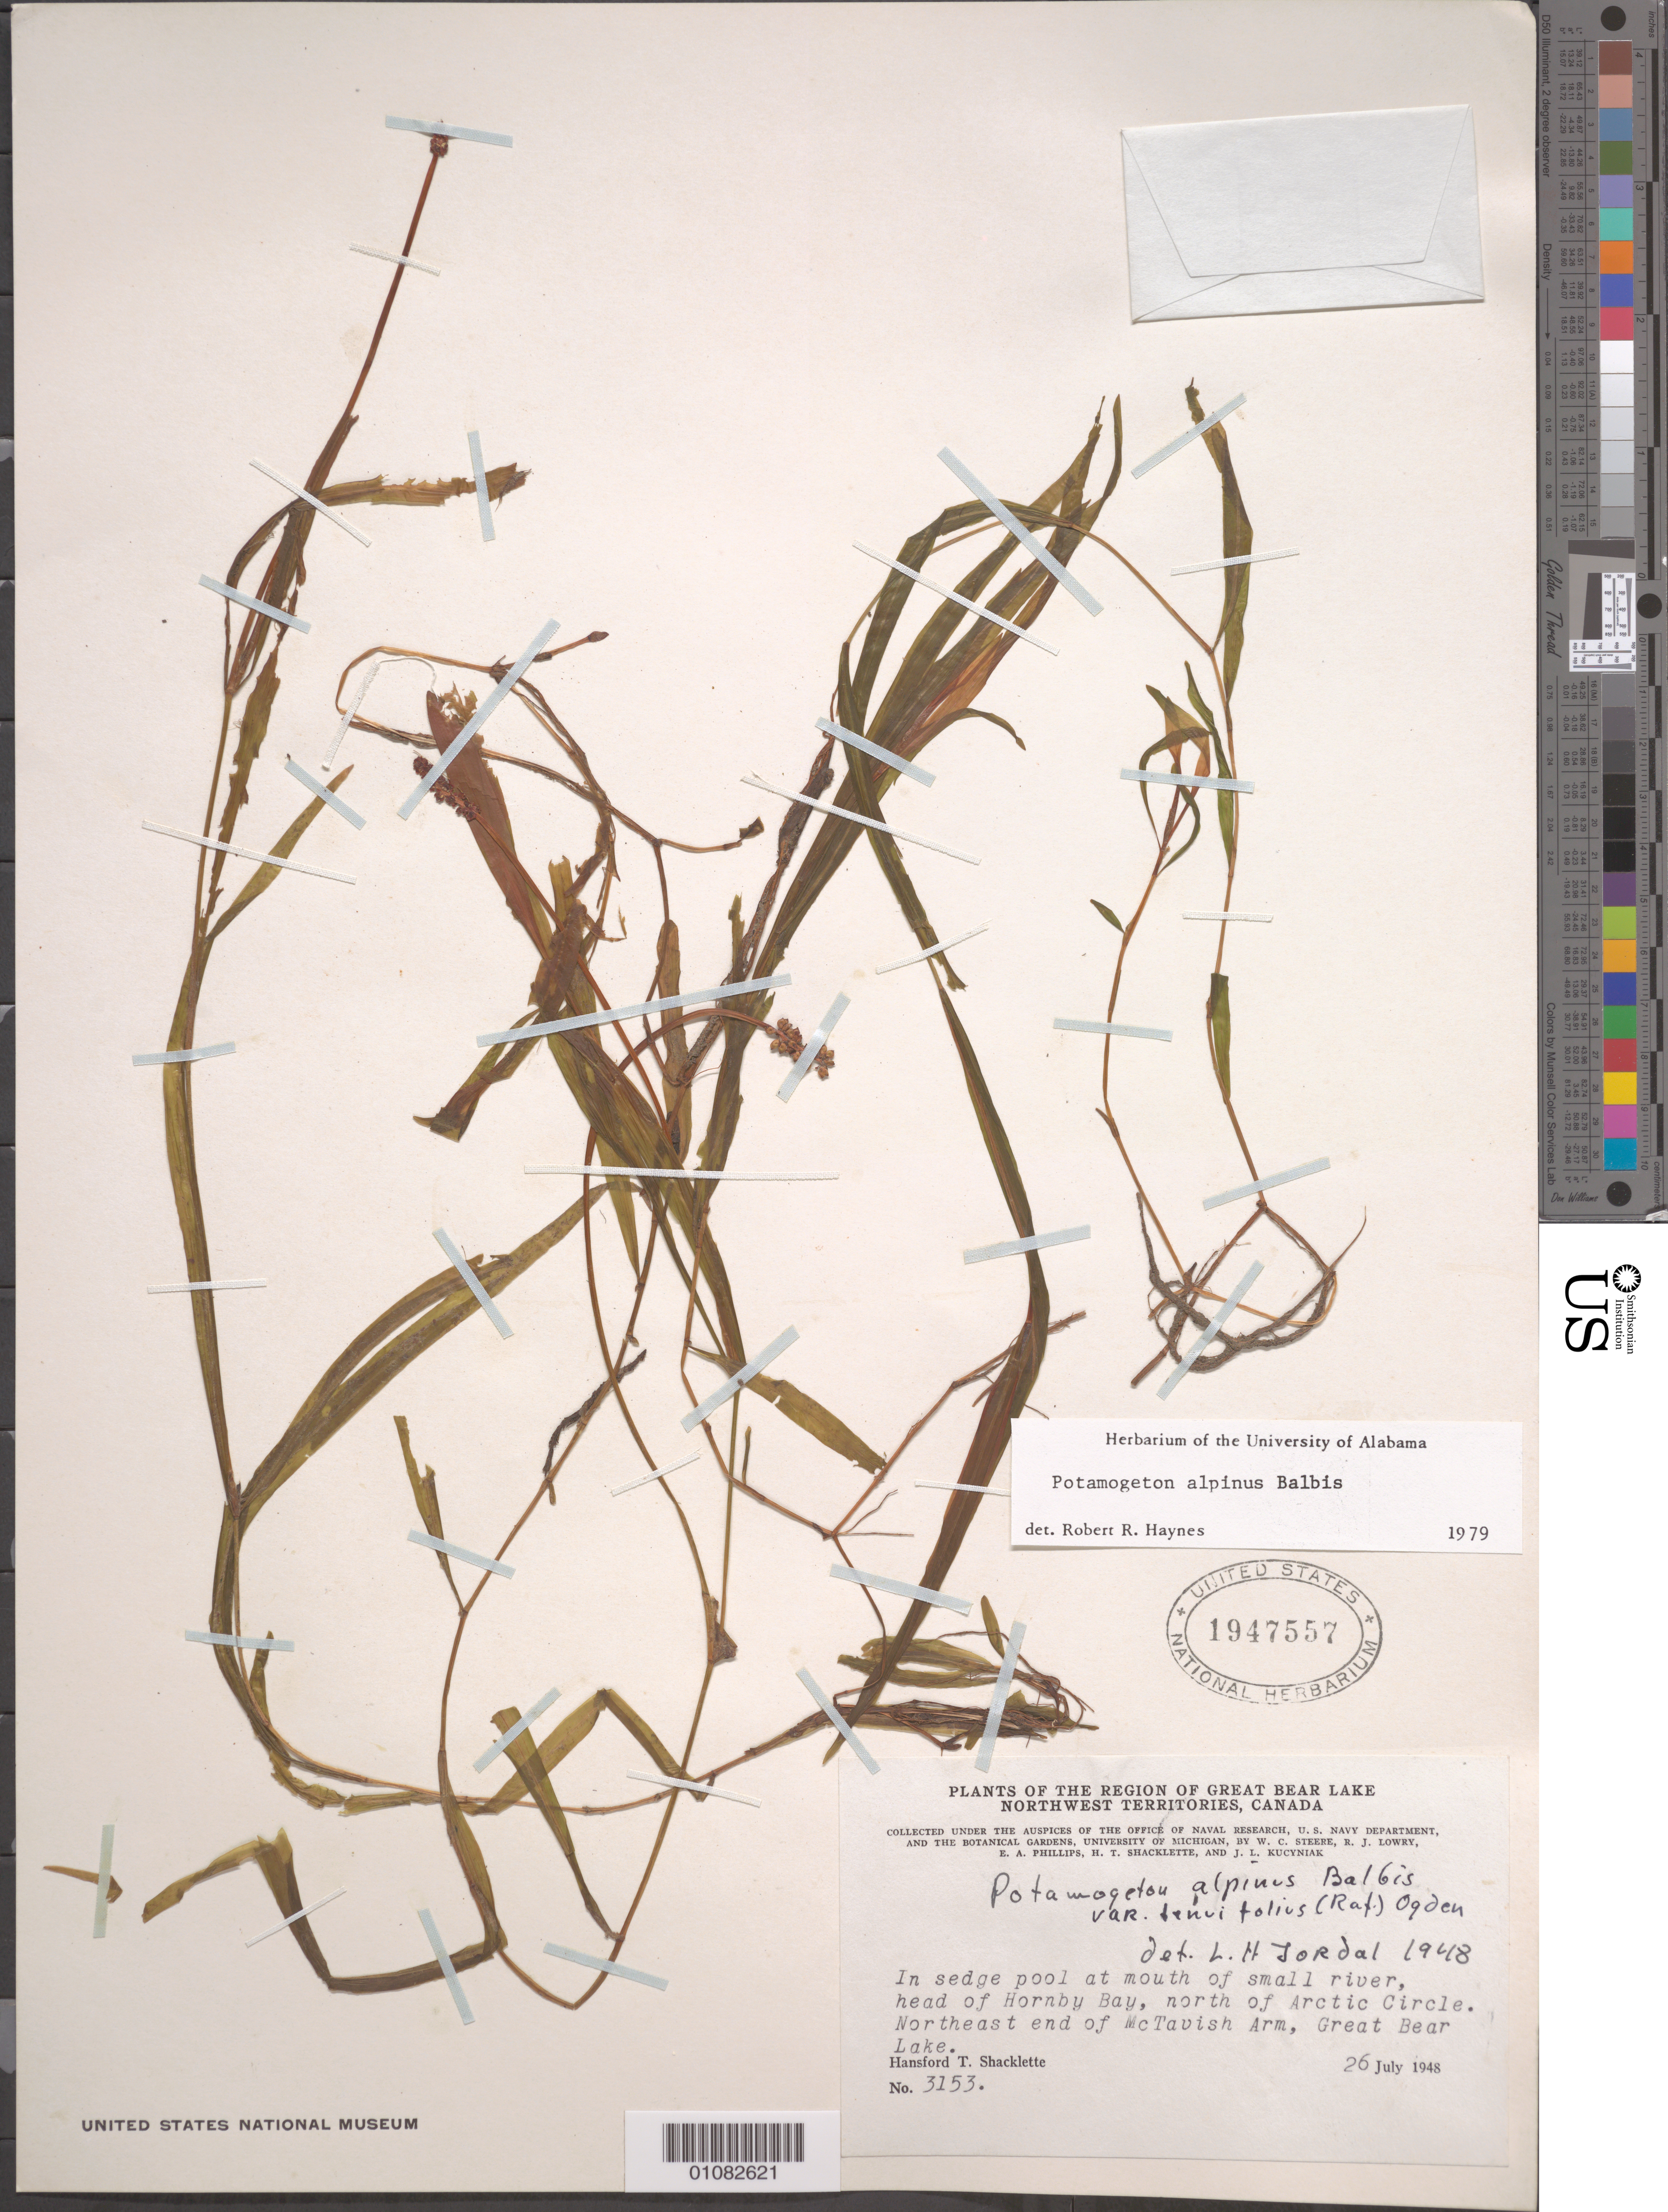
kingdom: Plantae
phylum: Tracheophyta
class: Liliopsida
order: Alismatales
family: Potamogetonaceae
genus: Potamogeton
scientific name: Potamogeton alpinus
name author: Balb.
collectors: H. Shacklette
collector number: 3153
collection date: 1948-07-26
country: Canada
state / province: Northwest Territories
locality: N of Arctic Circle, NE of McTavish Arm, Great Bear Lake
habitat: In sedge pool at mouth of small river.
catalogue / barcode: US 1947557